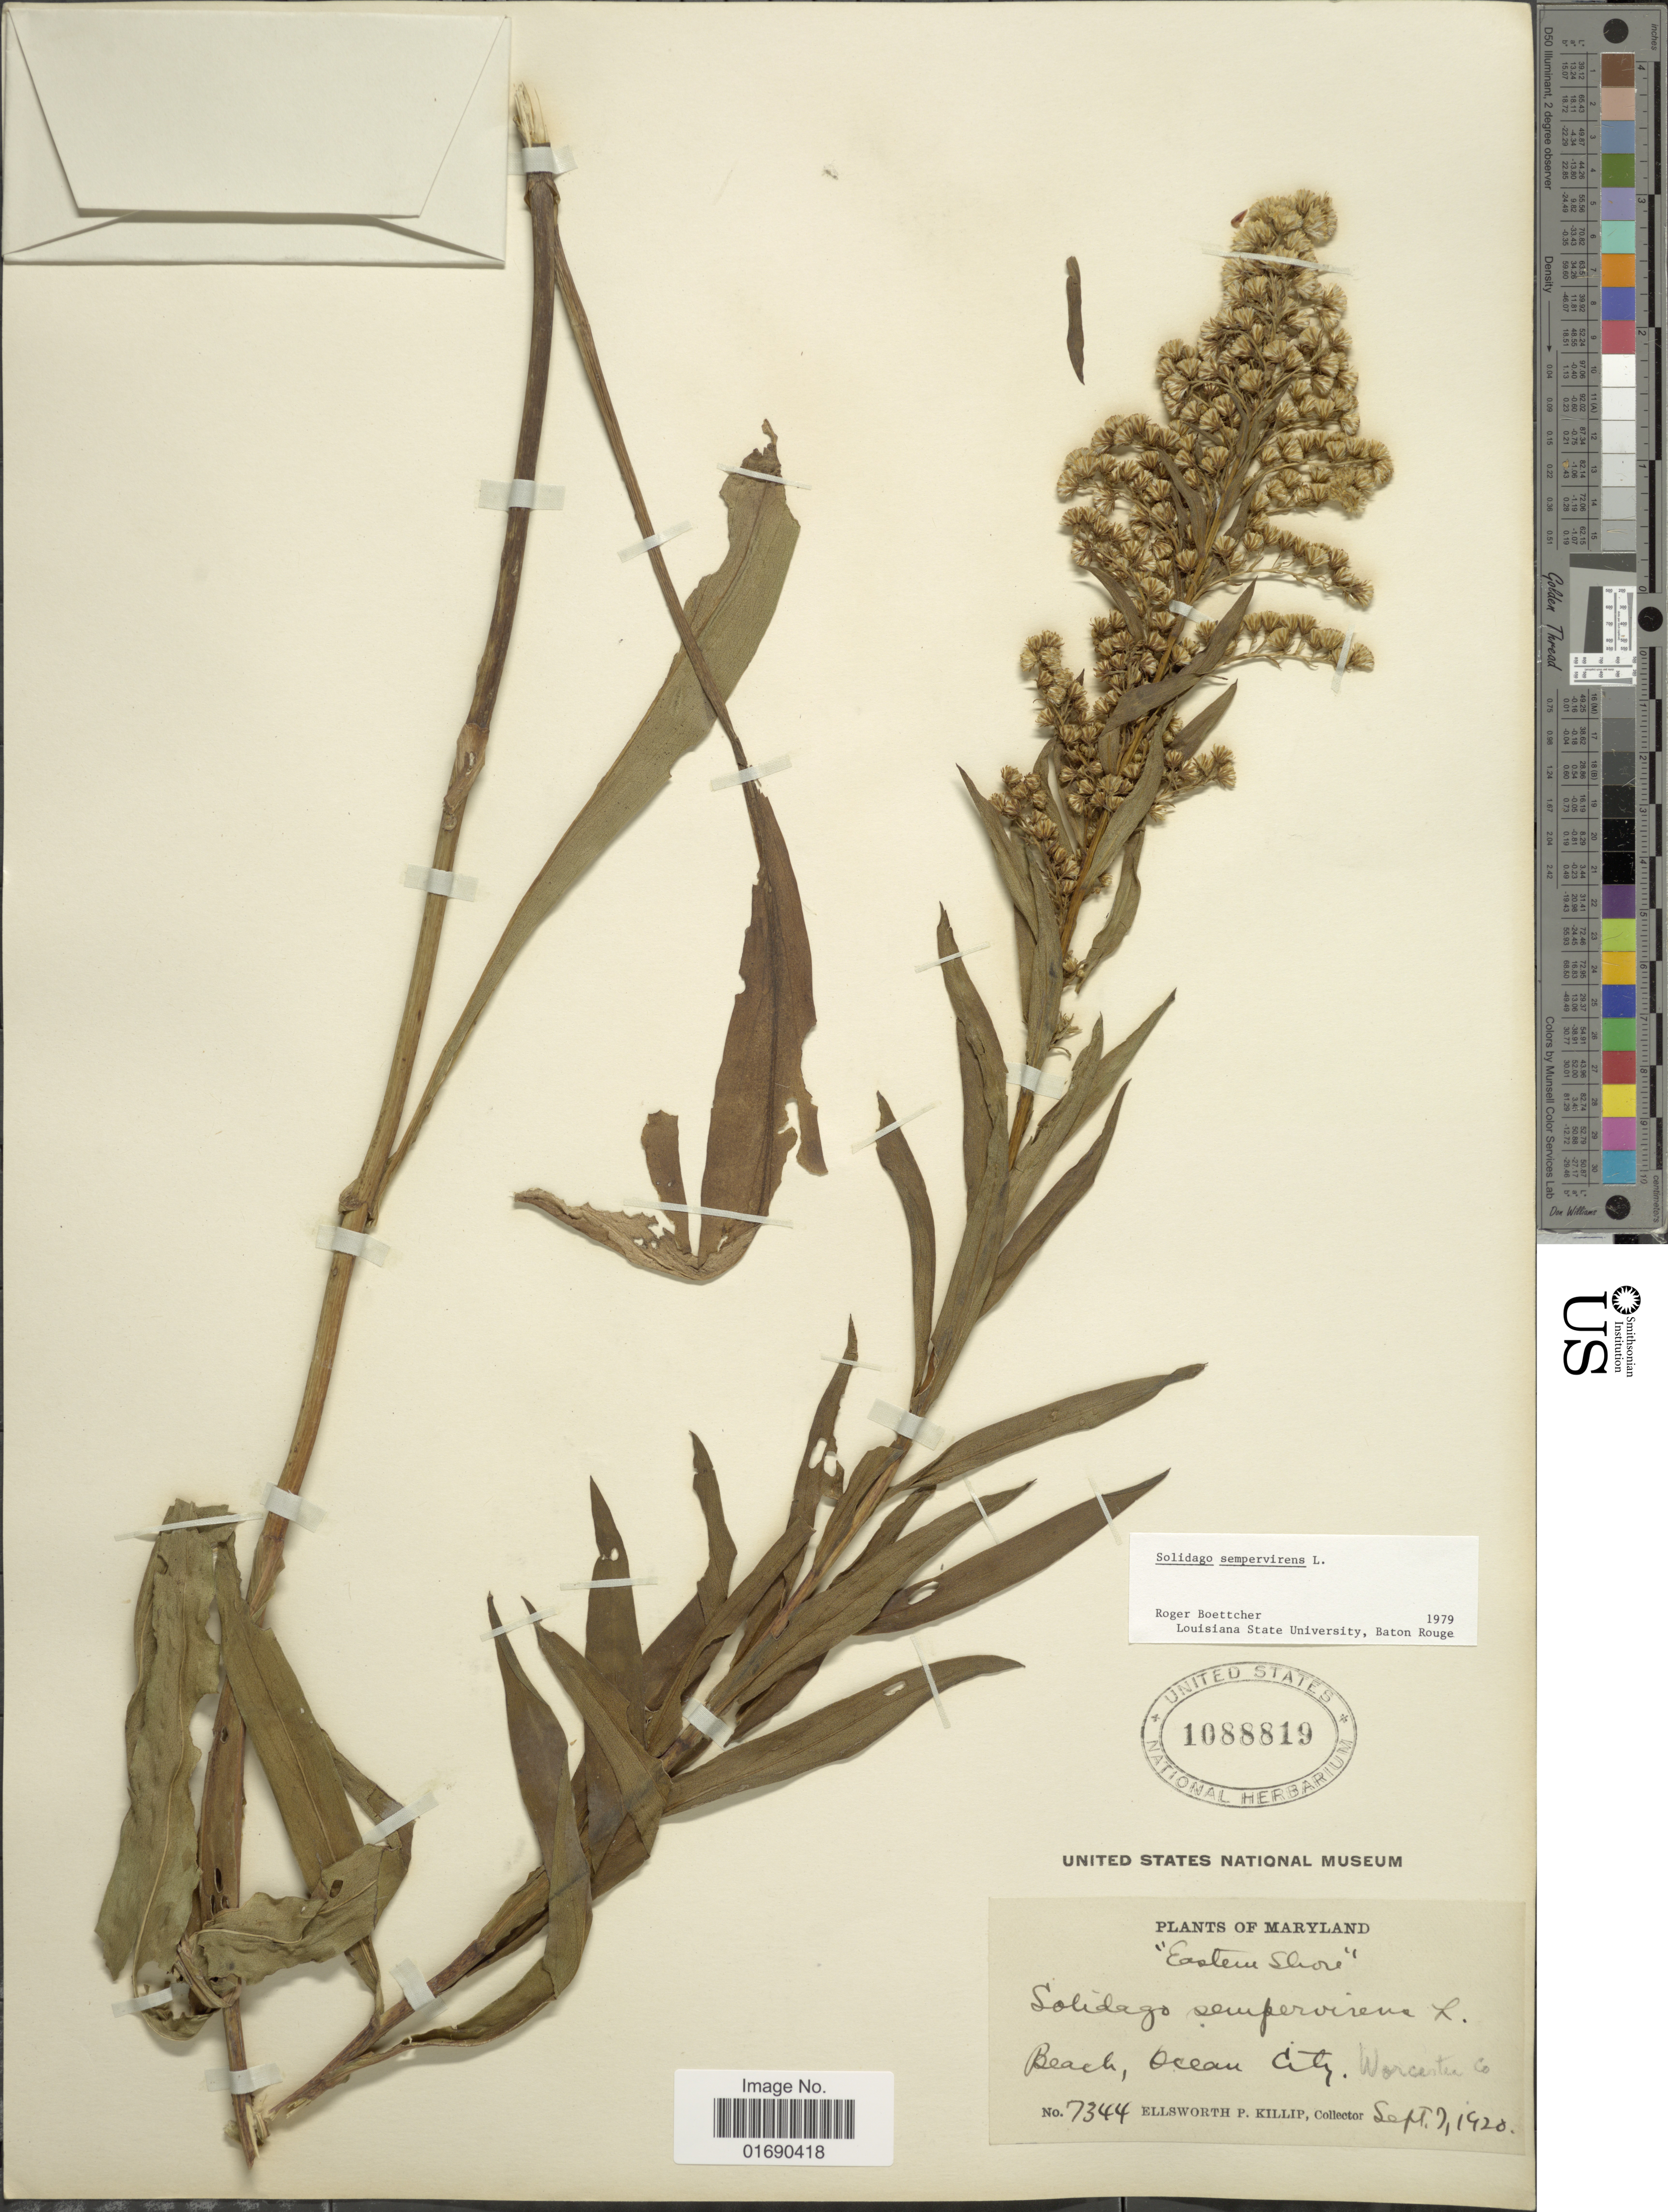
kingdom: Plantae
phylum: Tracheophyta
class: Magnoliopsida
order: Asterales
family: Asteraceae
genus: Solidago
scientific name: Solidago sempervirens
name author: L.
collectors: E. P. Killip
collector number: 7344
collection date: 1920-09-07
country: United States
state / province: Maryland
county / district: Worcester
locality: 'Eastern Shore' Beach, Ocean City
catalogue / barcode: US 1088819